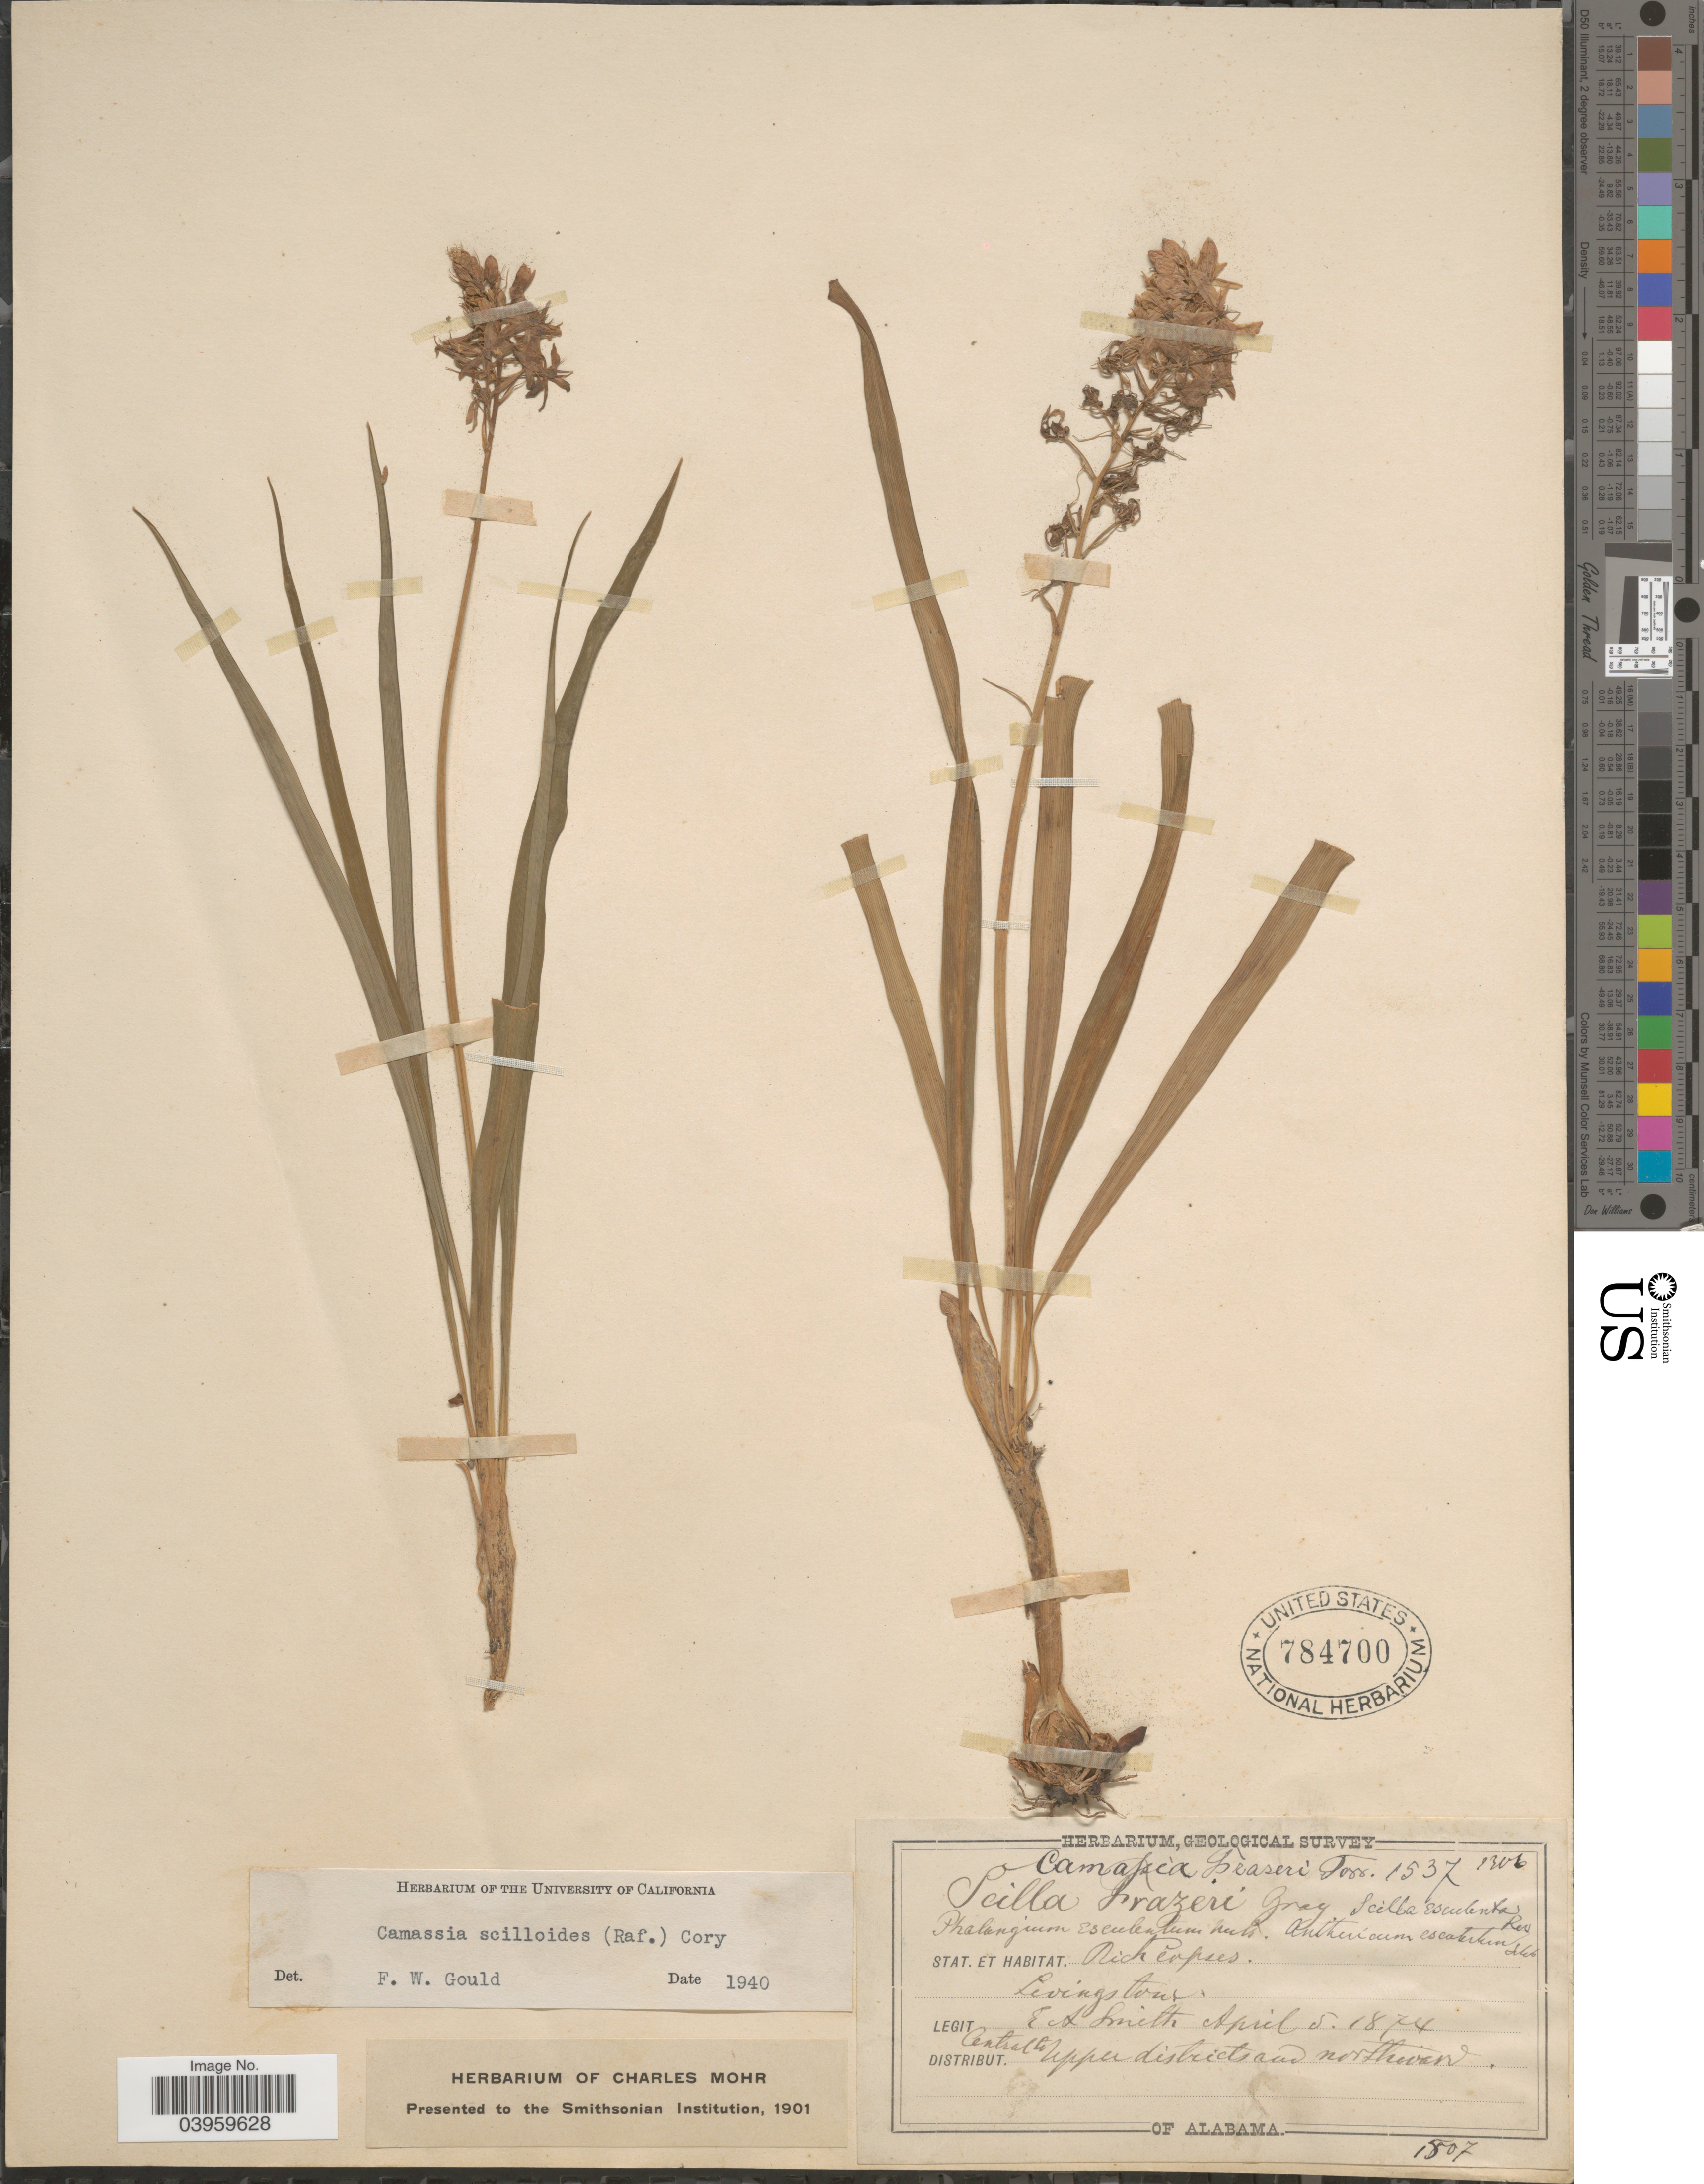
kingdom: Plantae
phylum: Tracheophyta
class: Liliopsida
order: Asparagales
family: Asparagaceae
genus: Camassia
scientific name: Camassia scilloides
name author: (Raf.) Cory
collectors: E. A. Smith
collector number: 1537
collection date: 1874-04-05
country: United States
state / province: Alabama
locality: Livingston. Central to Upper districts and northward.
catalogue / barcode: US 784700